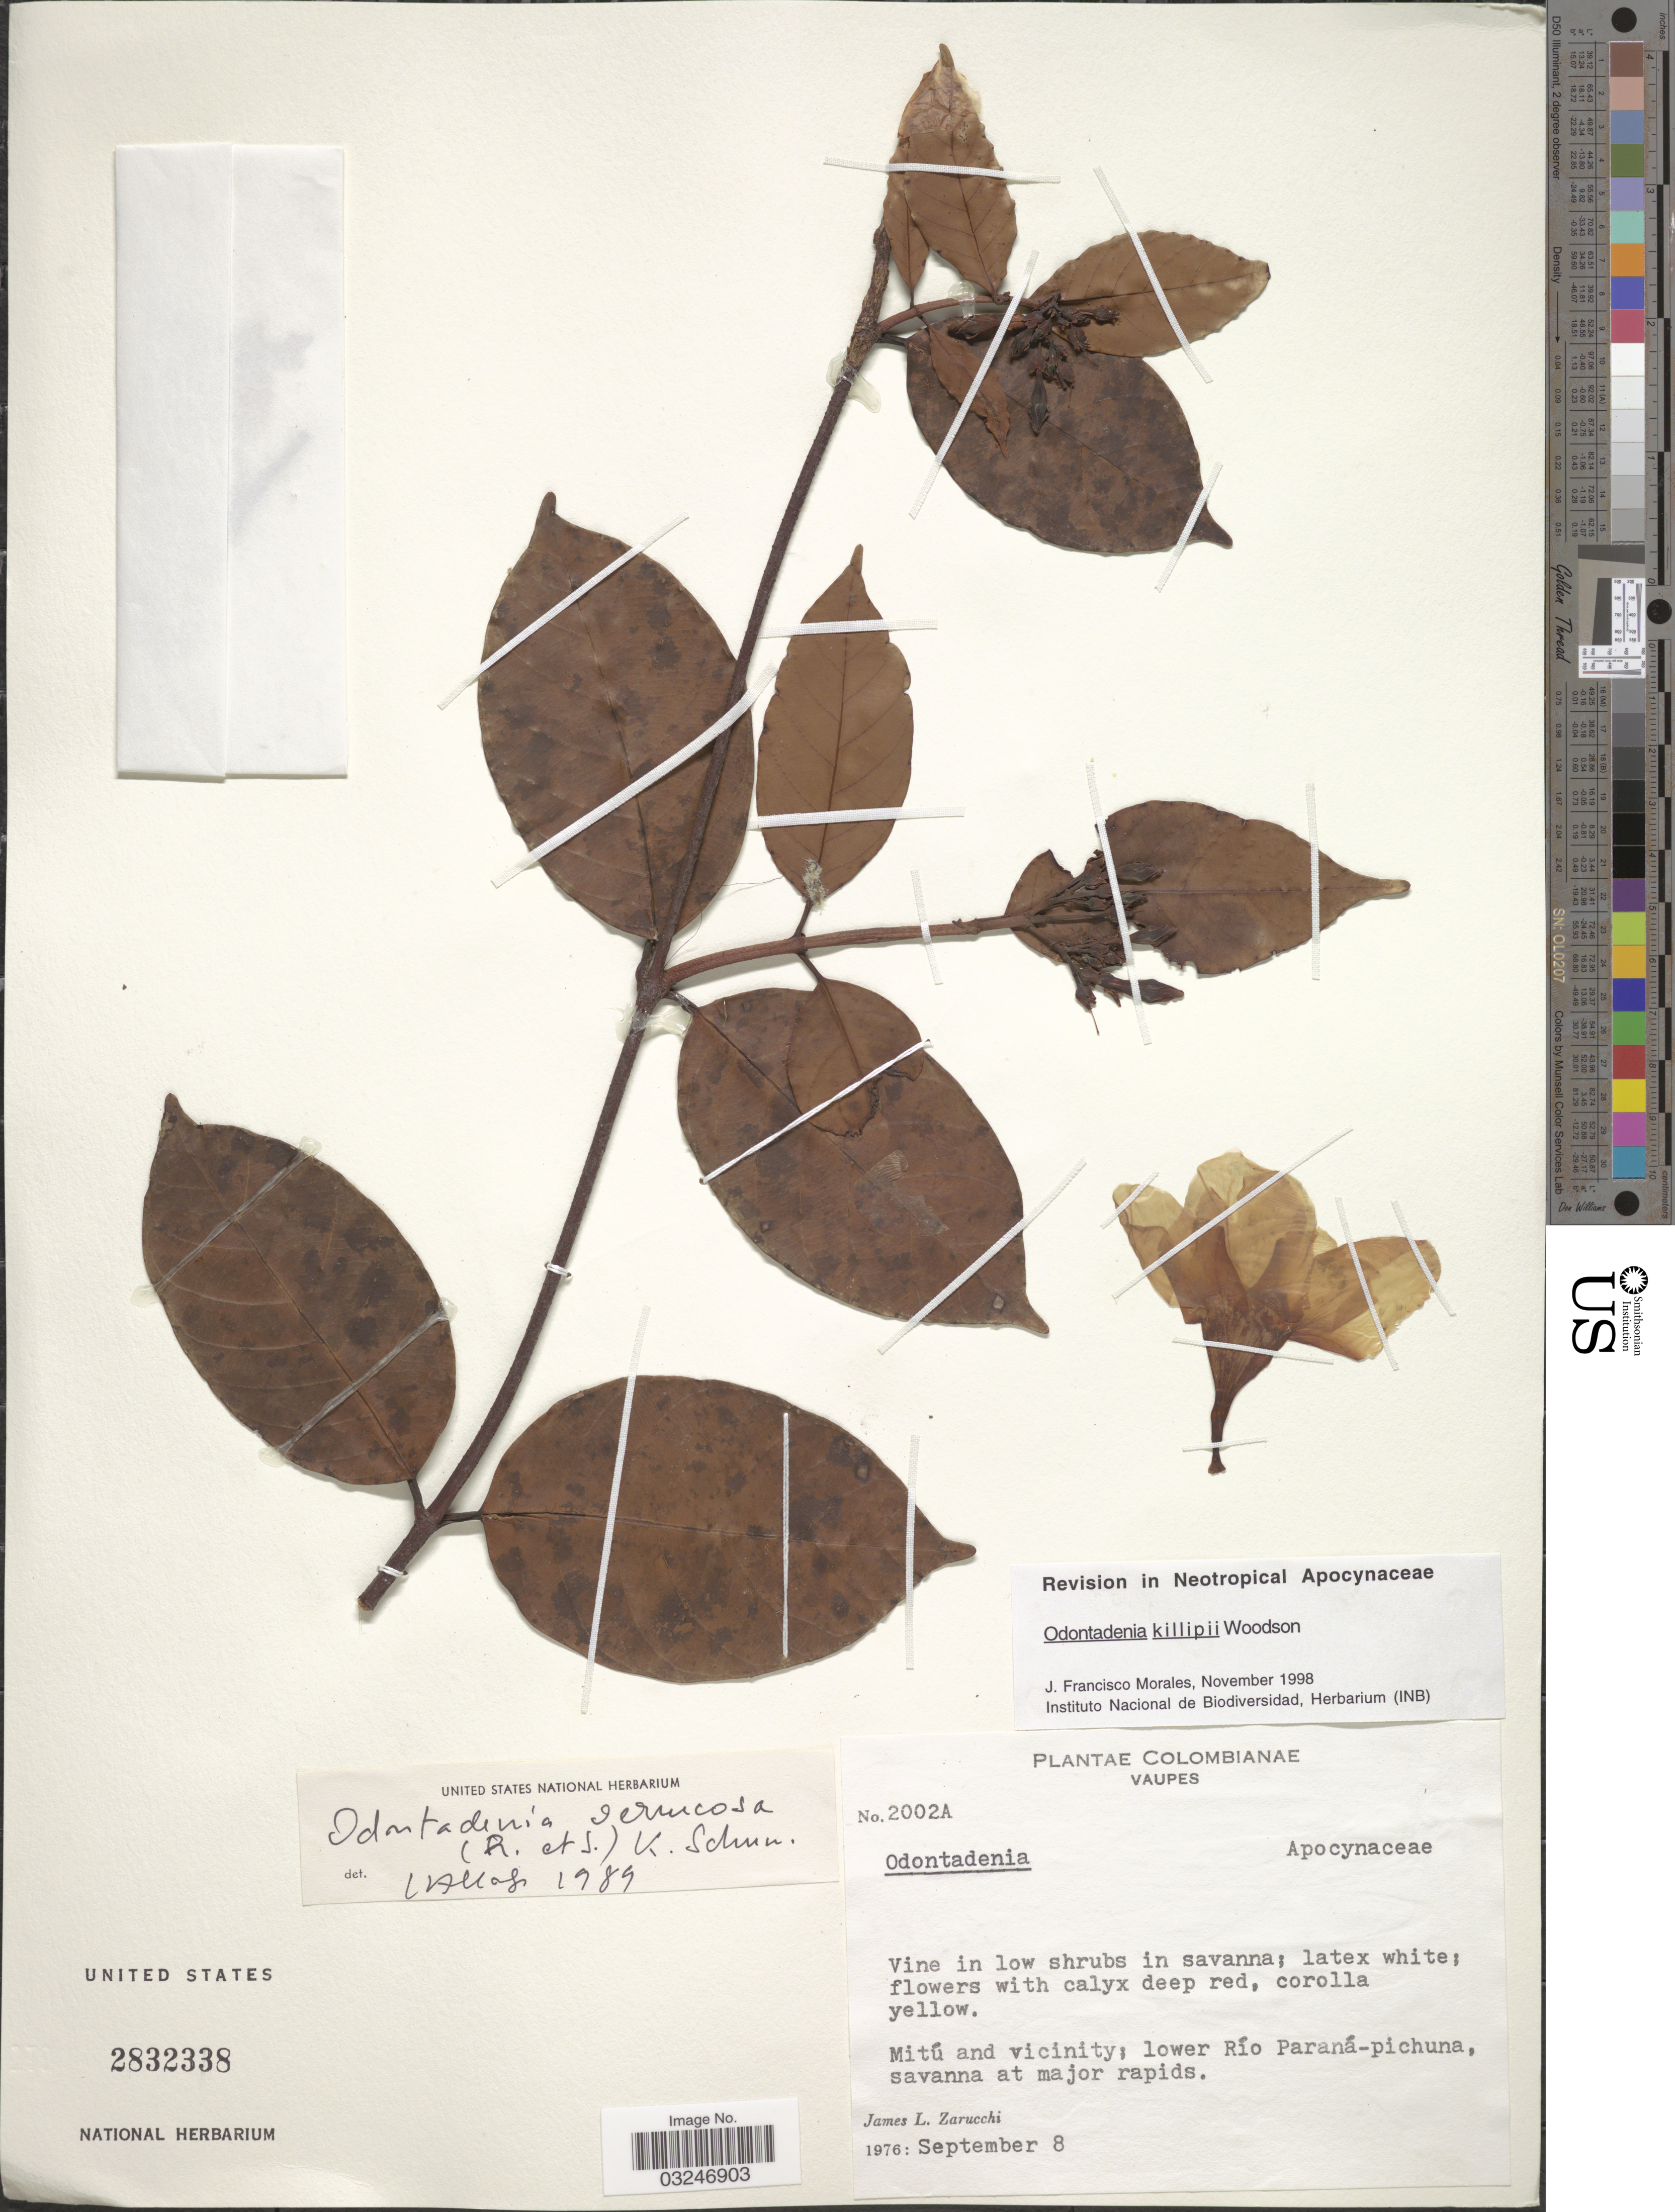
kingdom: Plantae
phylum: Tracheophyta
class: Magnoliopsida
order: Gentianales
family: Apocynaceae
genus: Odontadenia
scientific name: Odontadenia killipii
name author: Woodson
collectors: J. L. Zarucchi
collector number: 2002A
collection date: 1976-09-08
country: Colombia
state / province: Vaupés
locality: Mitú and vicinity; lower Río Paraná-pichuna.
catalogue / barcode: US 2832338